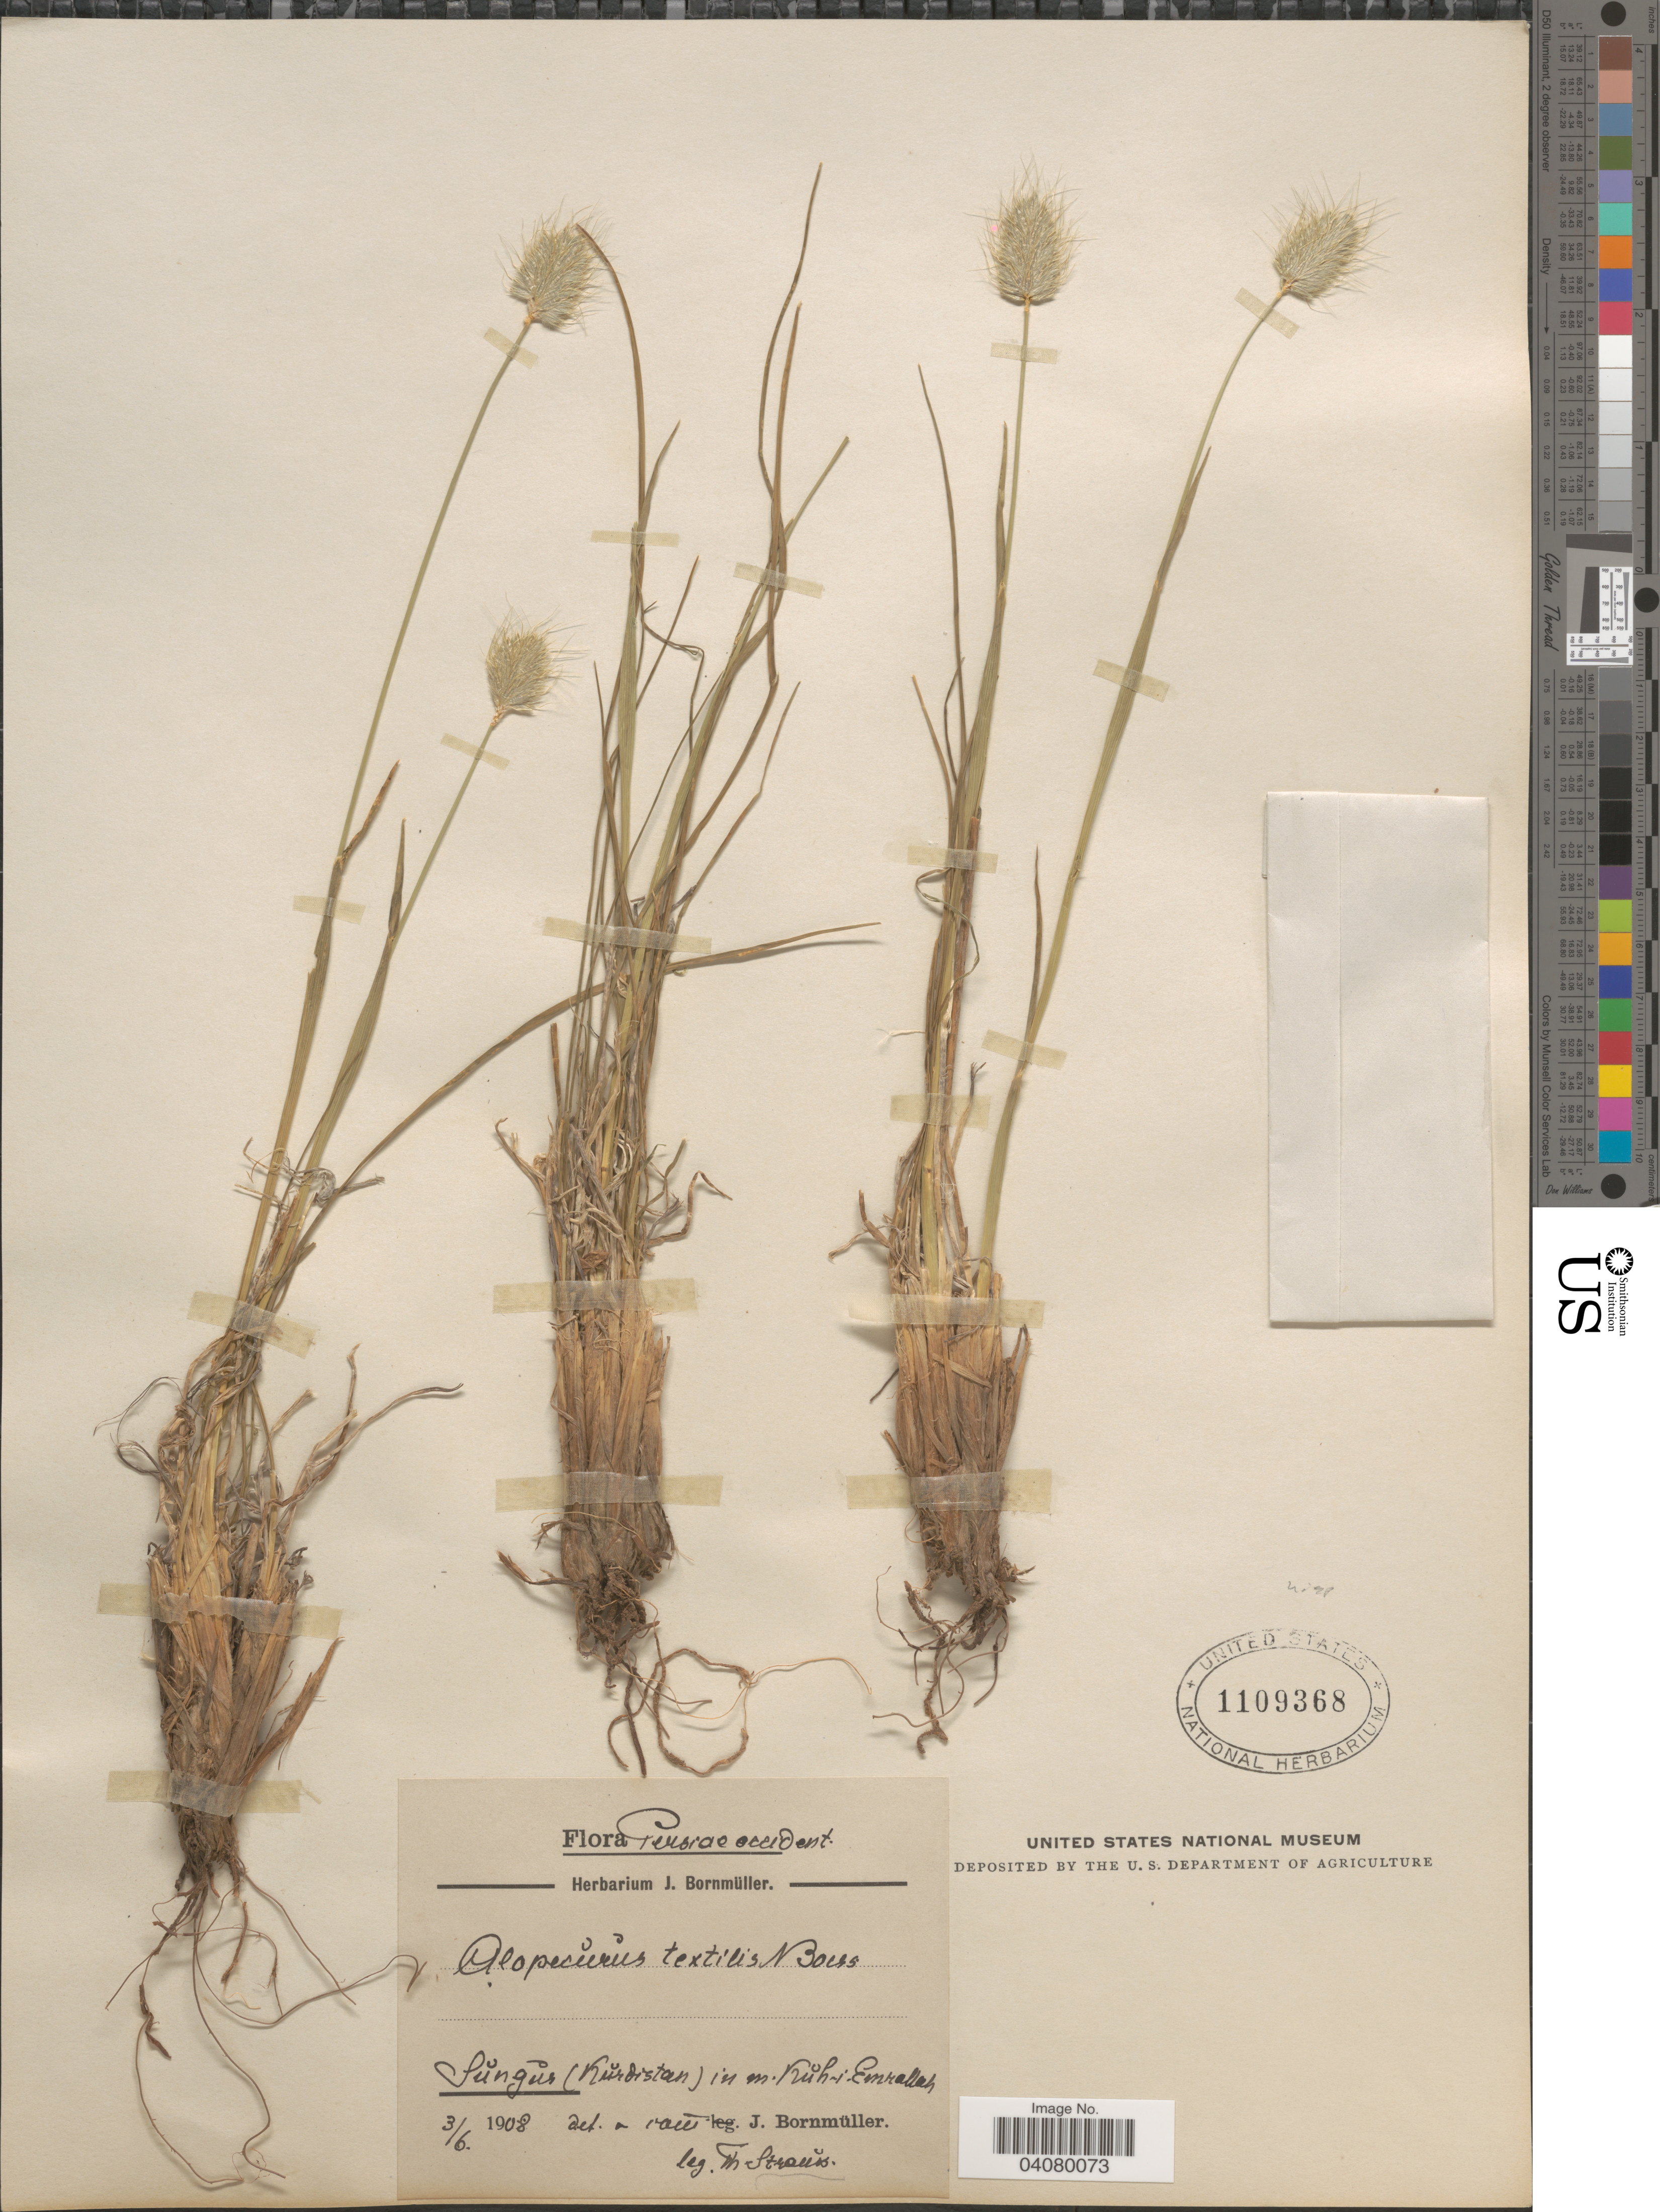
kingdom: Plantae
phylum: Tracheophyta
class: Liliopsida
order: Poales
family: Poaceae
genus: Alopecurus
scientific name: Alopecurus textilis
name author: Boiss.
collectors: T. Strauss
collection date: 1908-06-03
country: Iran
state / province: Kurdistan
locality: Persicae occident. Sungus (Kurdistan) in m. Kuh-i-Emrallah.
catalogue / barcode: US 1109368